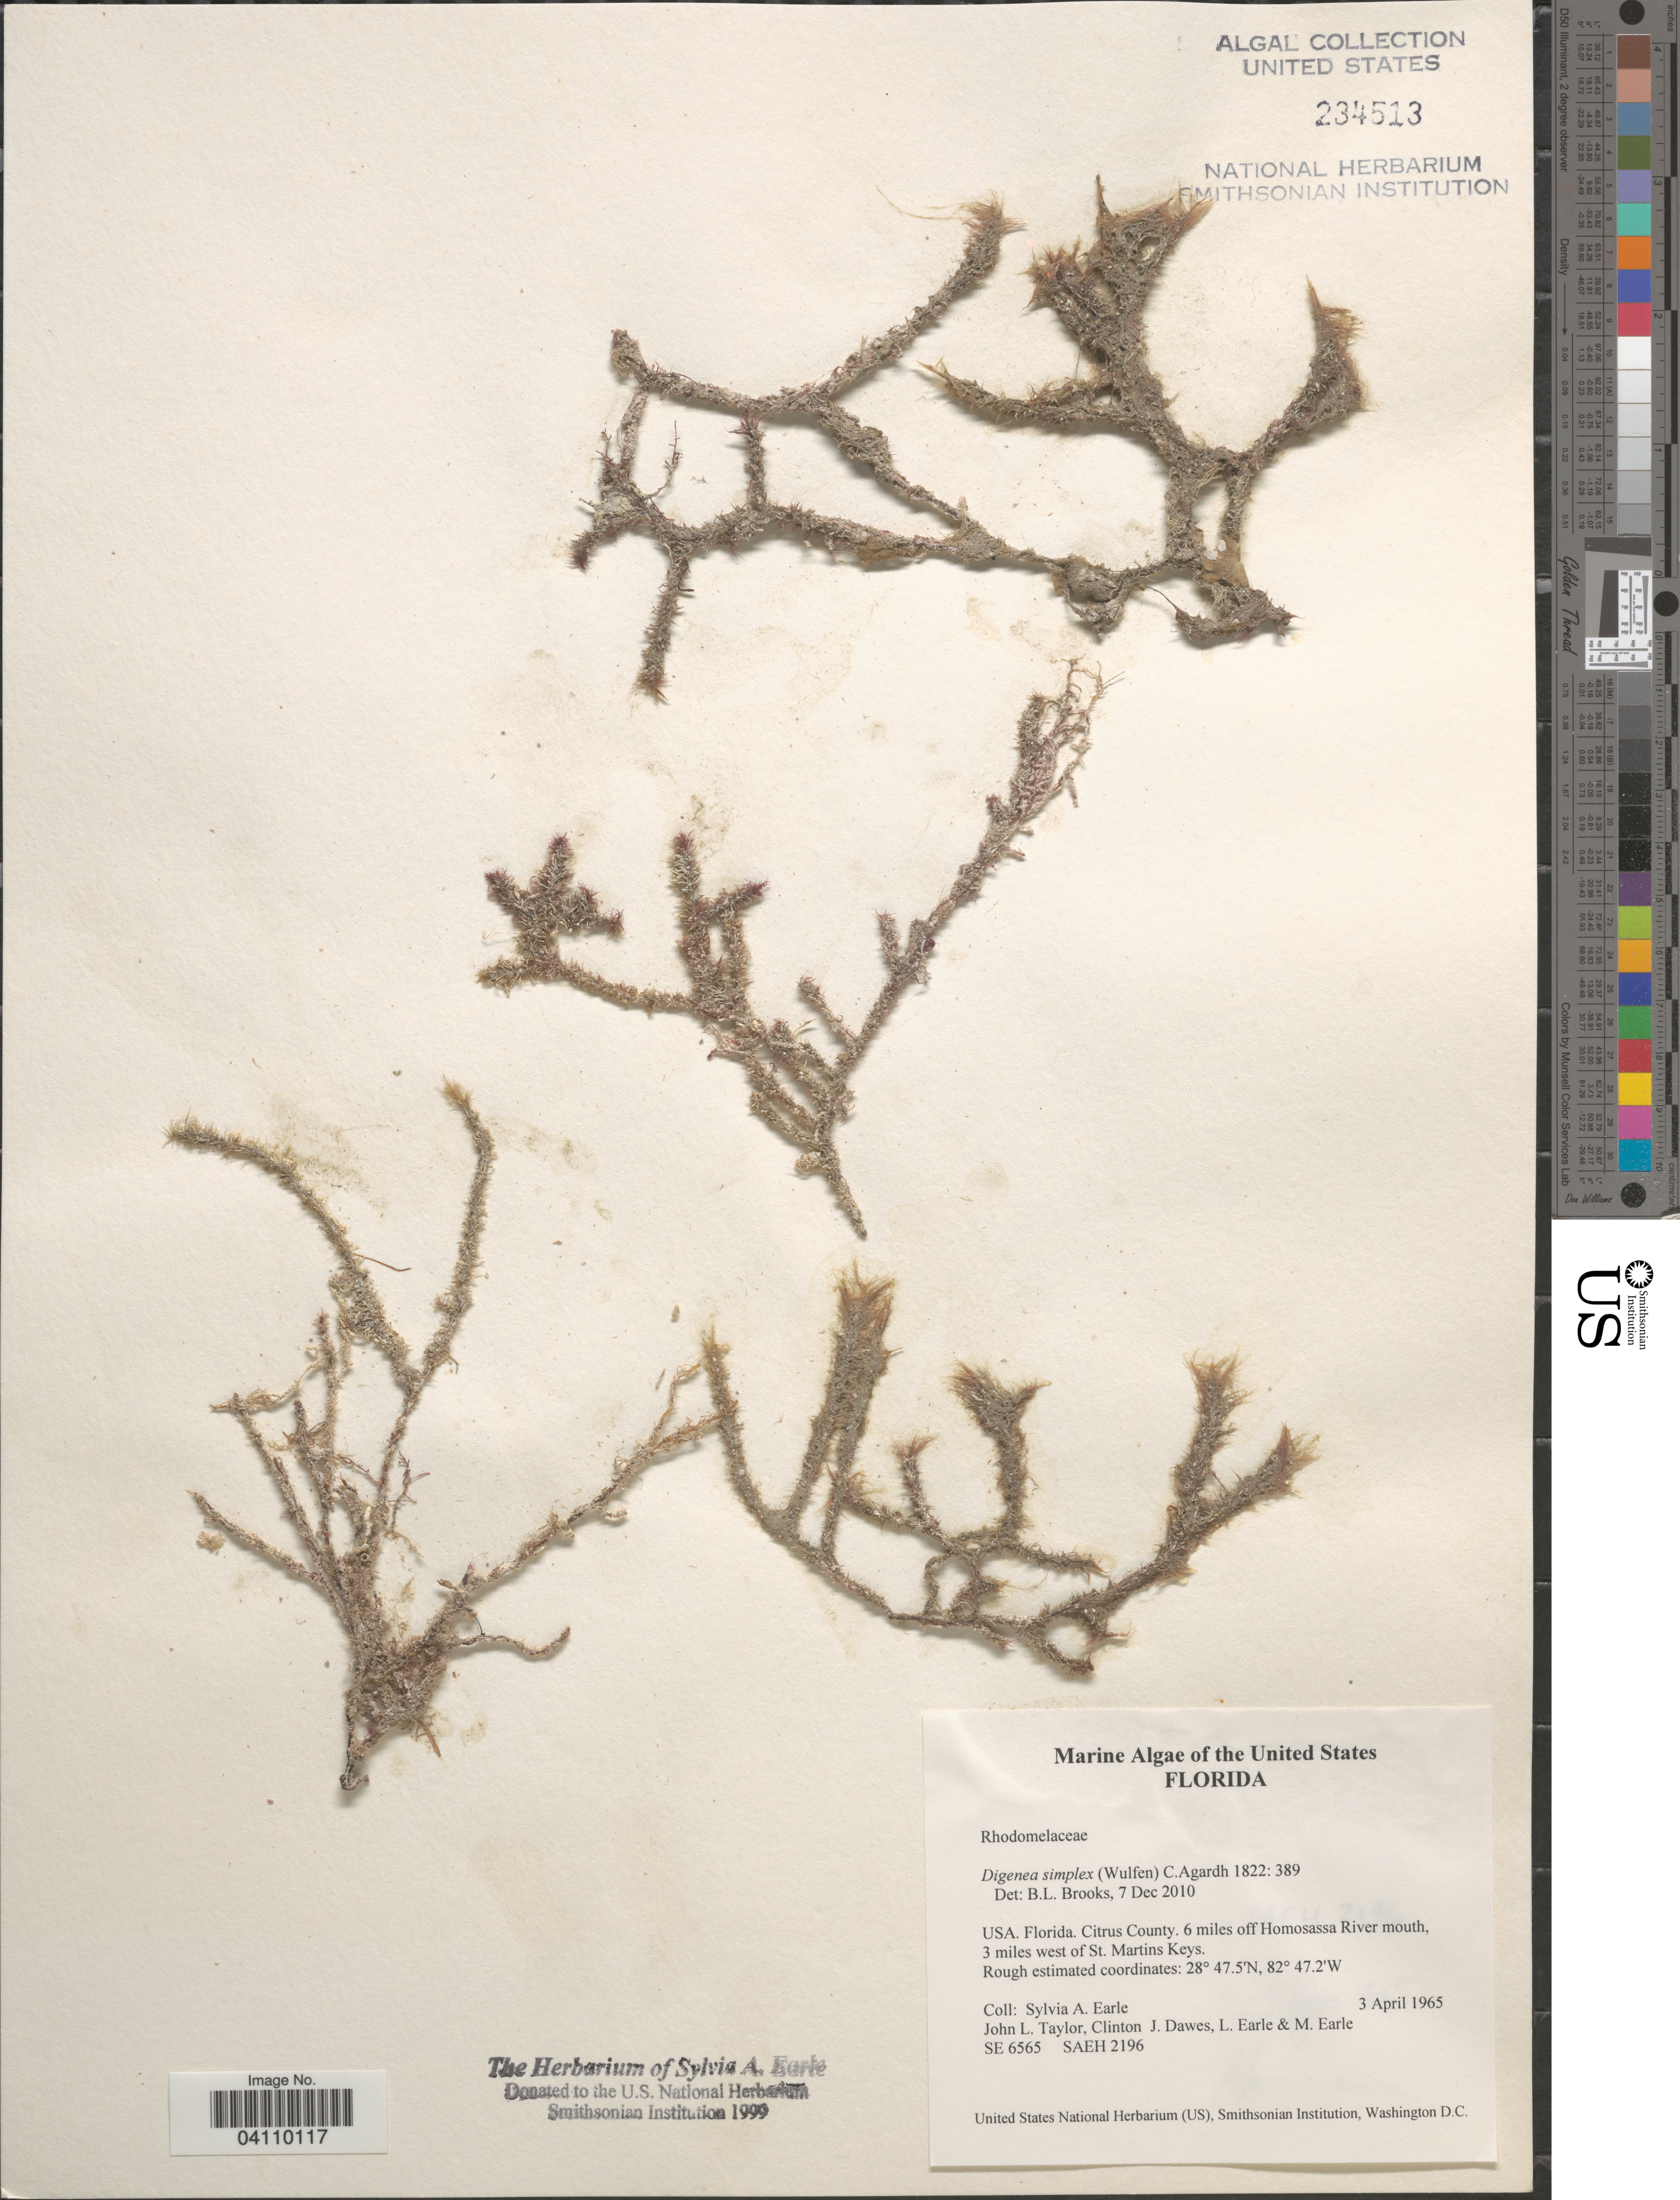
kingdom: Plantae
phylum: Rhodophyta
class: Florideophyceae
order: Ceramiales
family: Rhodomelaceae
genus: Digenea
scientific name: Digenea simplex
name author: (Wulfen) C. Agardh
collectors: S. A. Earle, J. L. Taylor, C. Dawes, L. Earle & M. Earle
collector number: SE6565/SAEH2196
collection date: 1965-04-03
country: United States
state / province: Florida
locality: Citrus County. 6 miles off Homosassa River mouth, 3 miles west of St. Martins Keys.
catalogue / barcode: US 234513